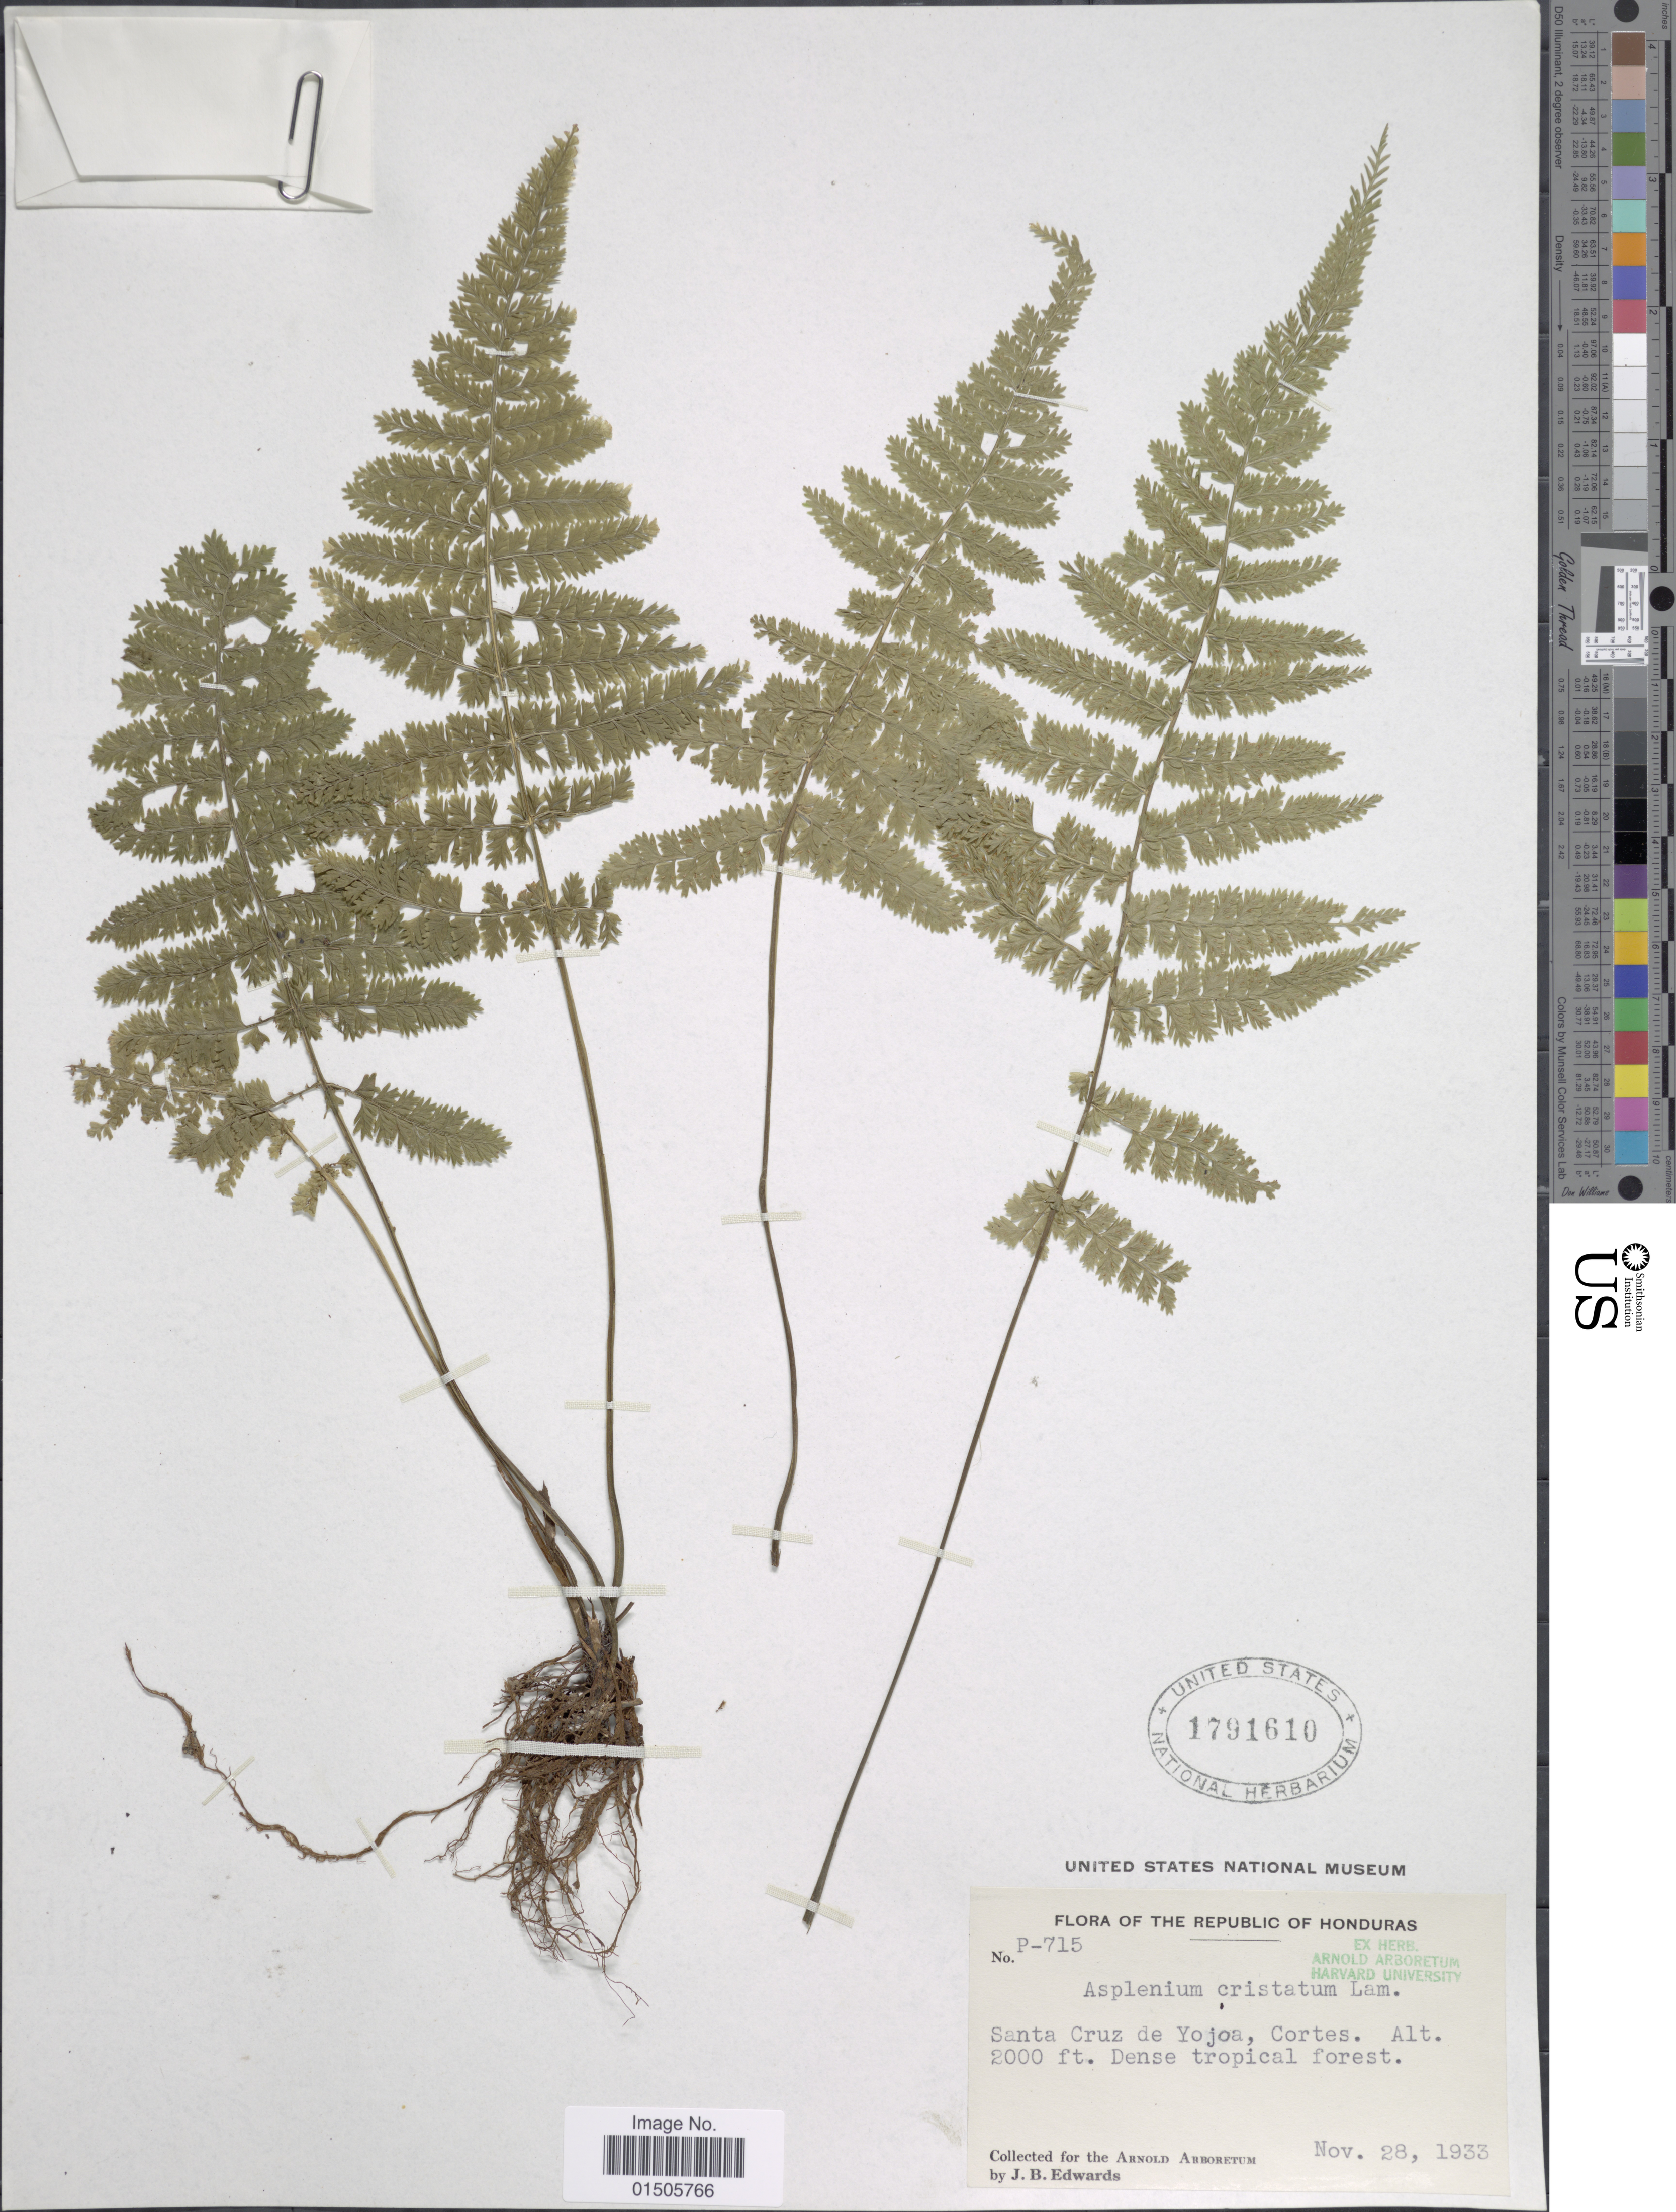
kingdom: Plantae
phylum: Tracheophyta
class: Polypodiopsida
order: Polypodiales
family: Aspleniaceae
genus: Asplenium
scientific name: Asplenium cristatum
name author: Lam.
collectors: J. B. Edwards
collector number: P-715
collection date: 1933-11-28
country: Honduras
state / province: Cortés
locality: The Republic of Honduras, Santa Cruz de Yojoa, Cortes, Dense tropical forest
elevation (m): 610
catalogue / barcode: US 1791610